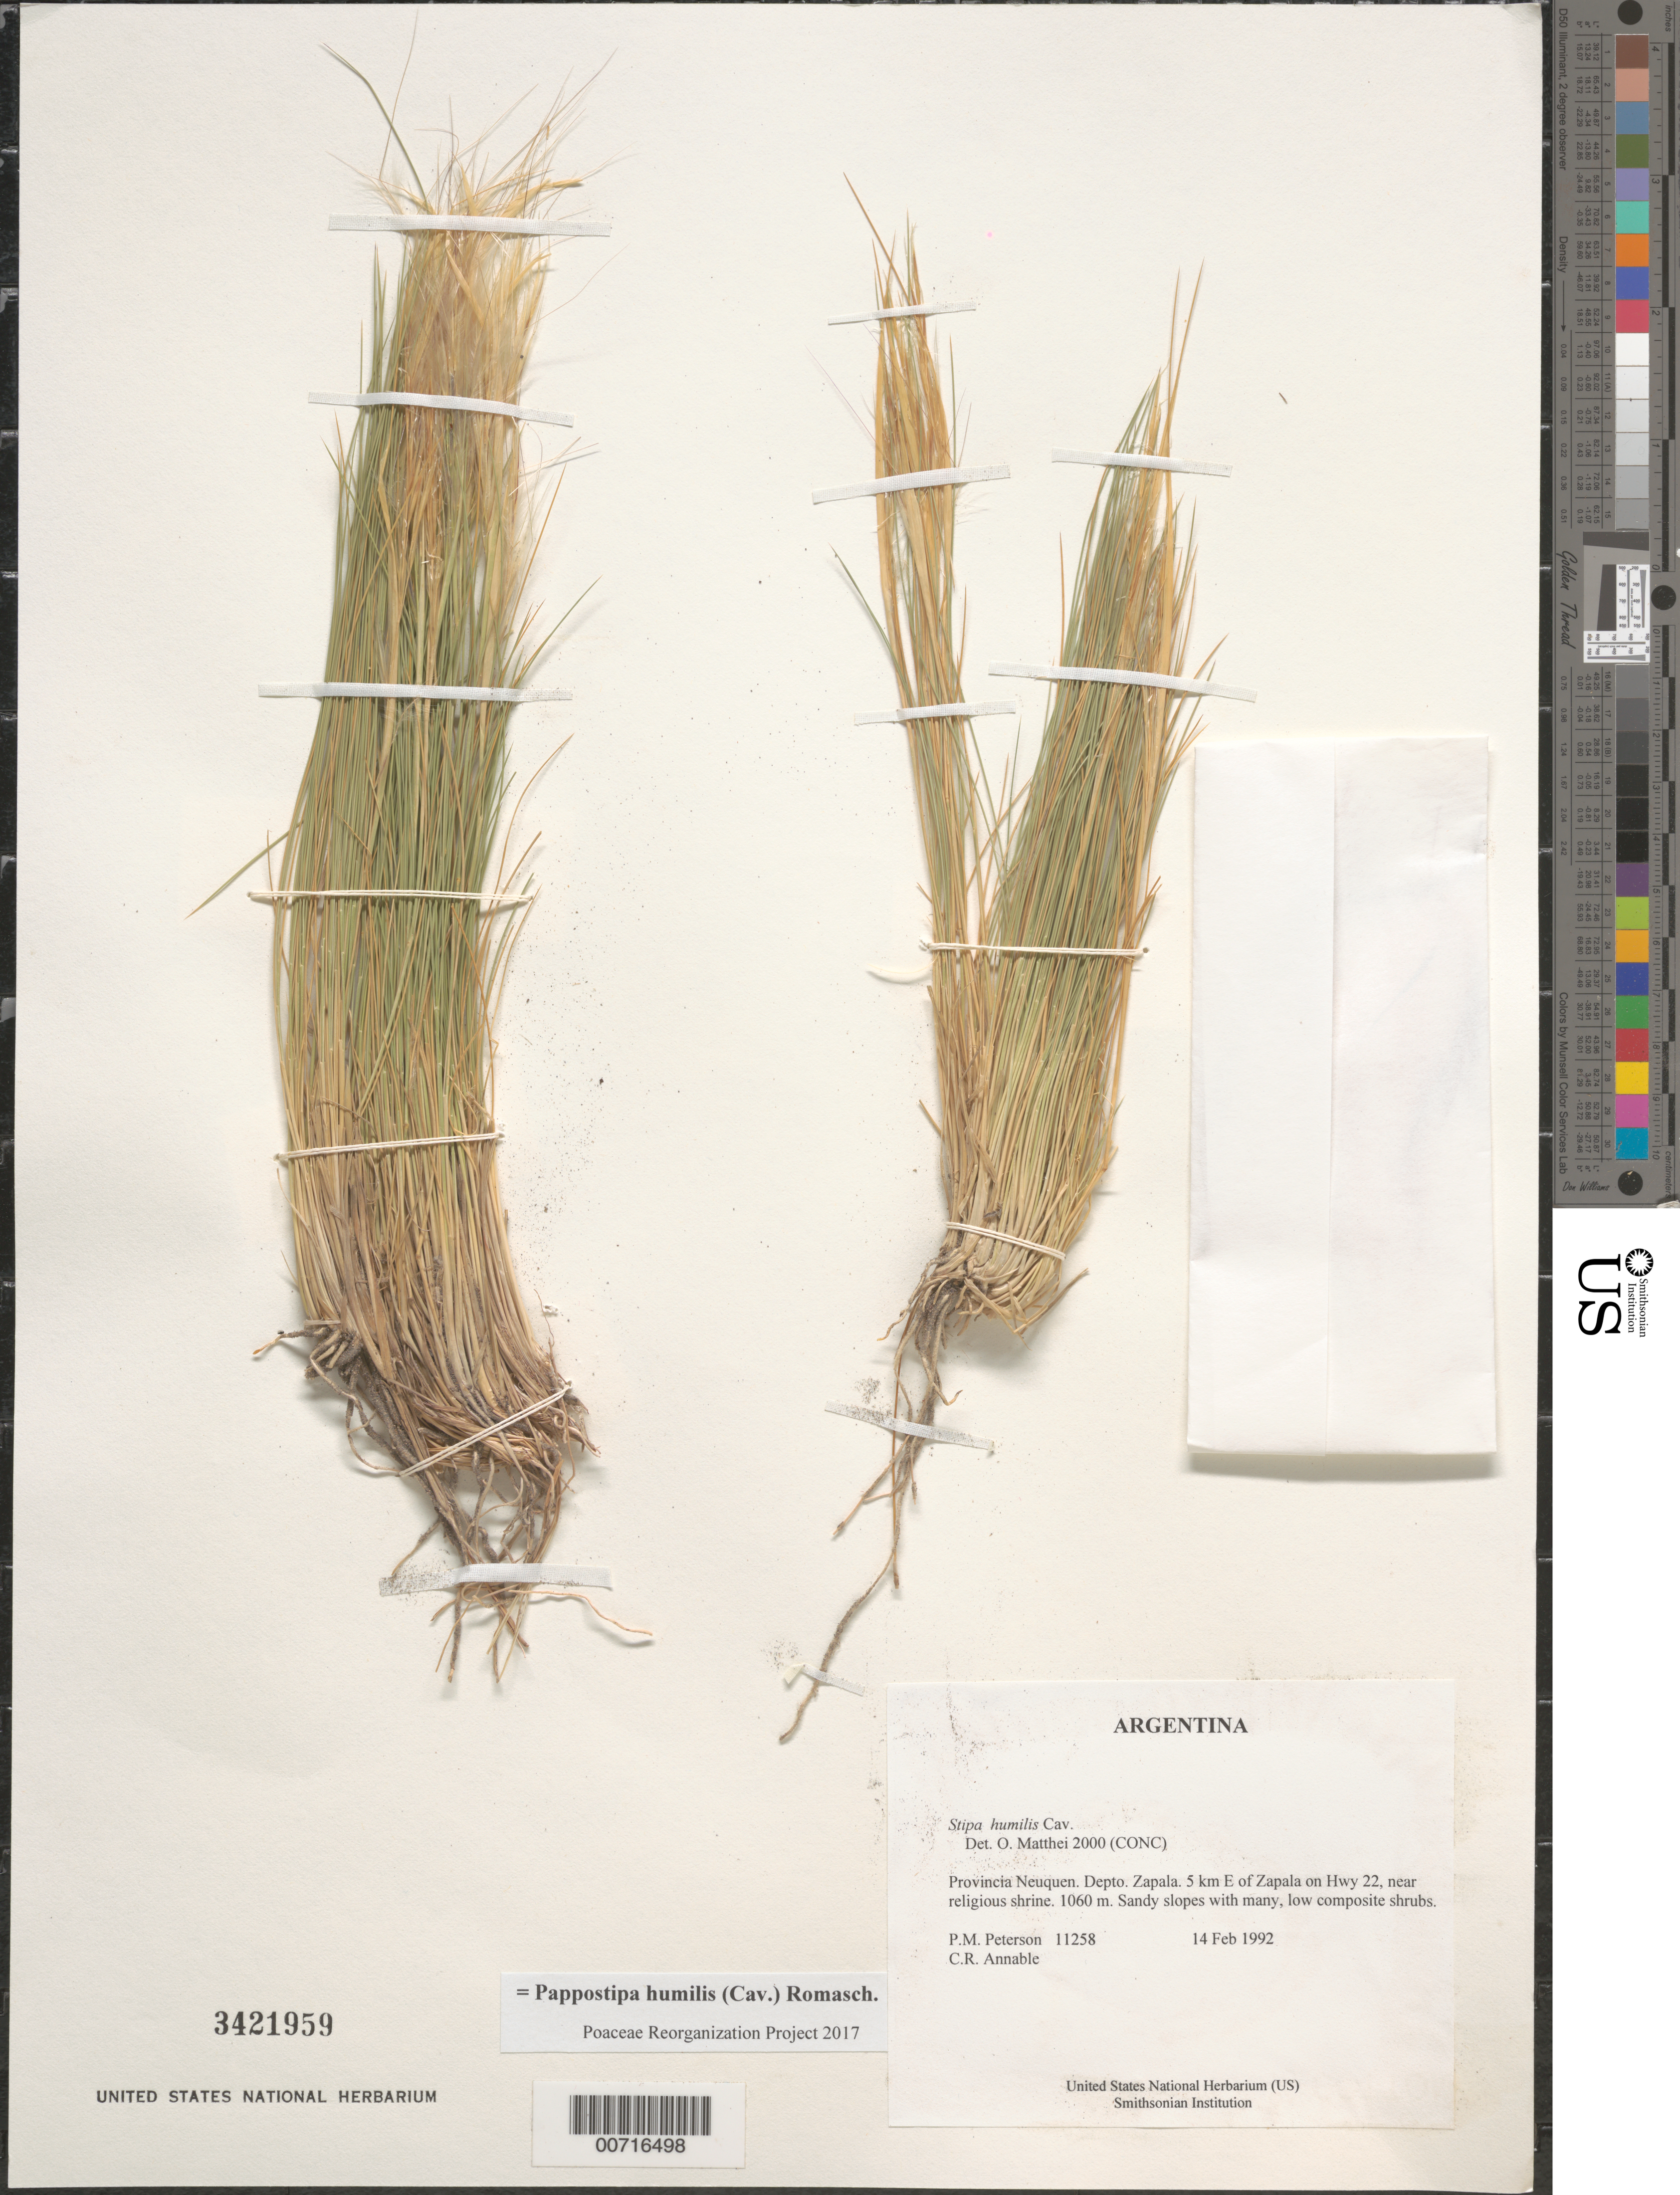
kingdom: Plantae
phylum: Tracheophyta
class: Liliopsida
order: Poales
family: Poaceae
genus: Pappostipa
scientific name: Pappostipa humilis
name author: (Cav.) Romasch.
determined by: Matthei, O. R.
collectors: P. M. Peterson & C. R. Annable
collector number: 11258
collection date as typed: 14 Feb 1992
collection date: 1992-02-14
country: Argentina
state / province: Neuquen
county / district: Zapala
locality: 5 km E of Zapala on Hwy 22, near religious shrine.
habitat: Sandy slopes with many, low composite shrubs.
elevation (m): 1060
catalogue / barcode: US 3421959